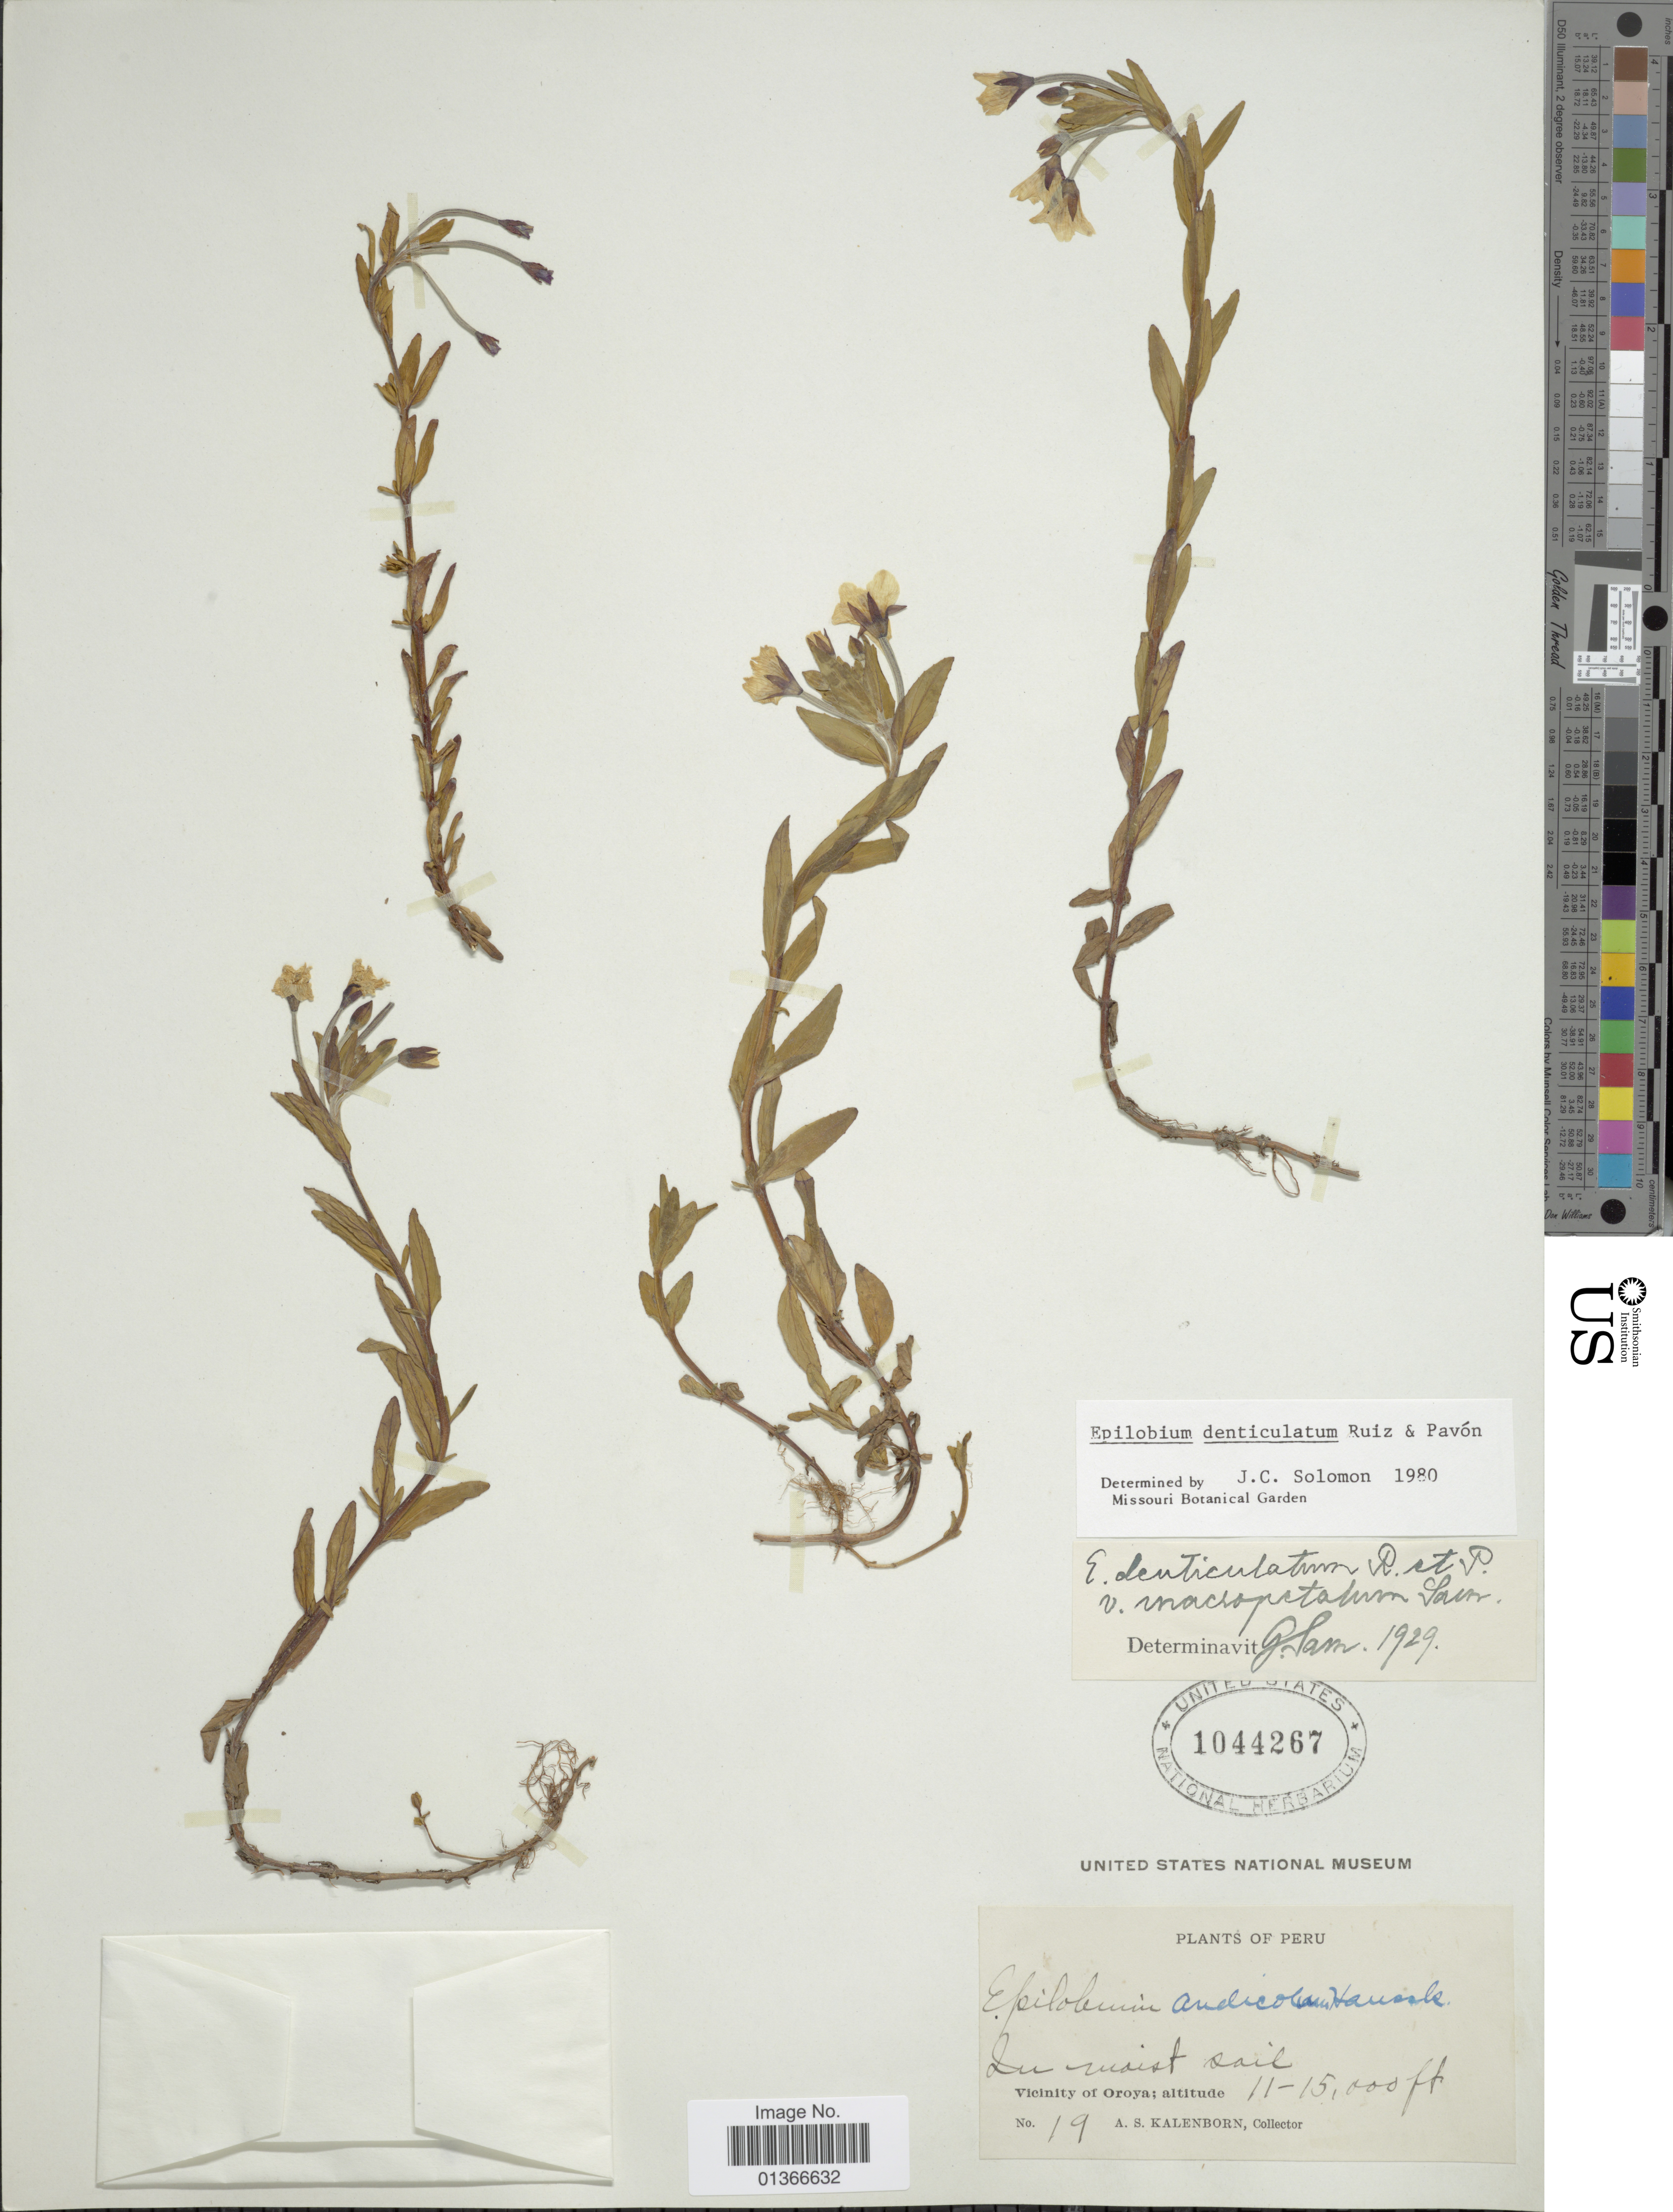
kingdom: Plantae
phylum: Tracheophyta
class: Magnoliopsida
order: Myrtales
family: Onagraceae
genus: Epilobium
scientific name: Epilobium denticulatum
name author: Ruiz & Pav.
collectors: A. Kalenborn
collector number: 19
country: Peru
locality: Vicinity of Oroya.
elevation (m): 3353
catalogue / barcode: US 1044267